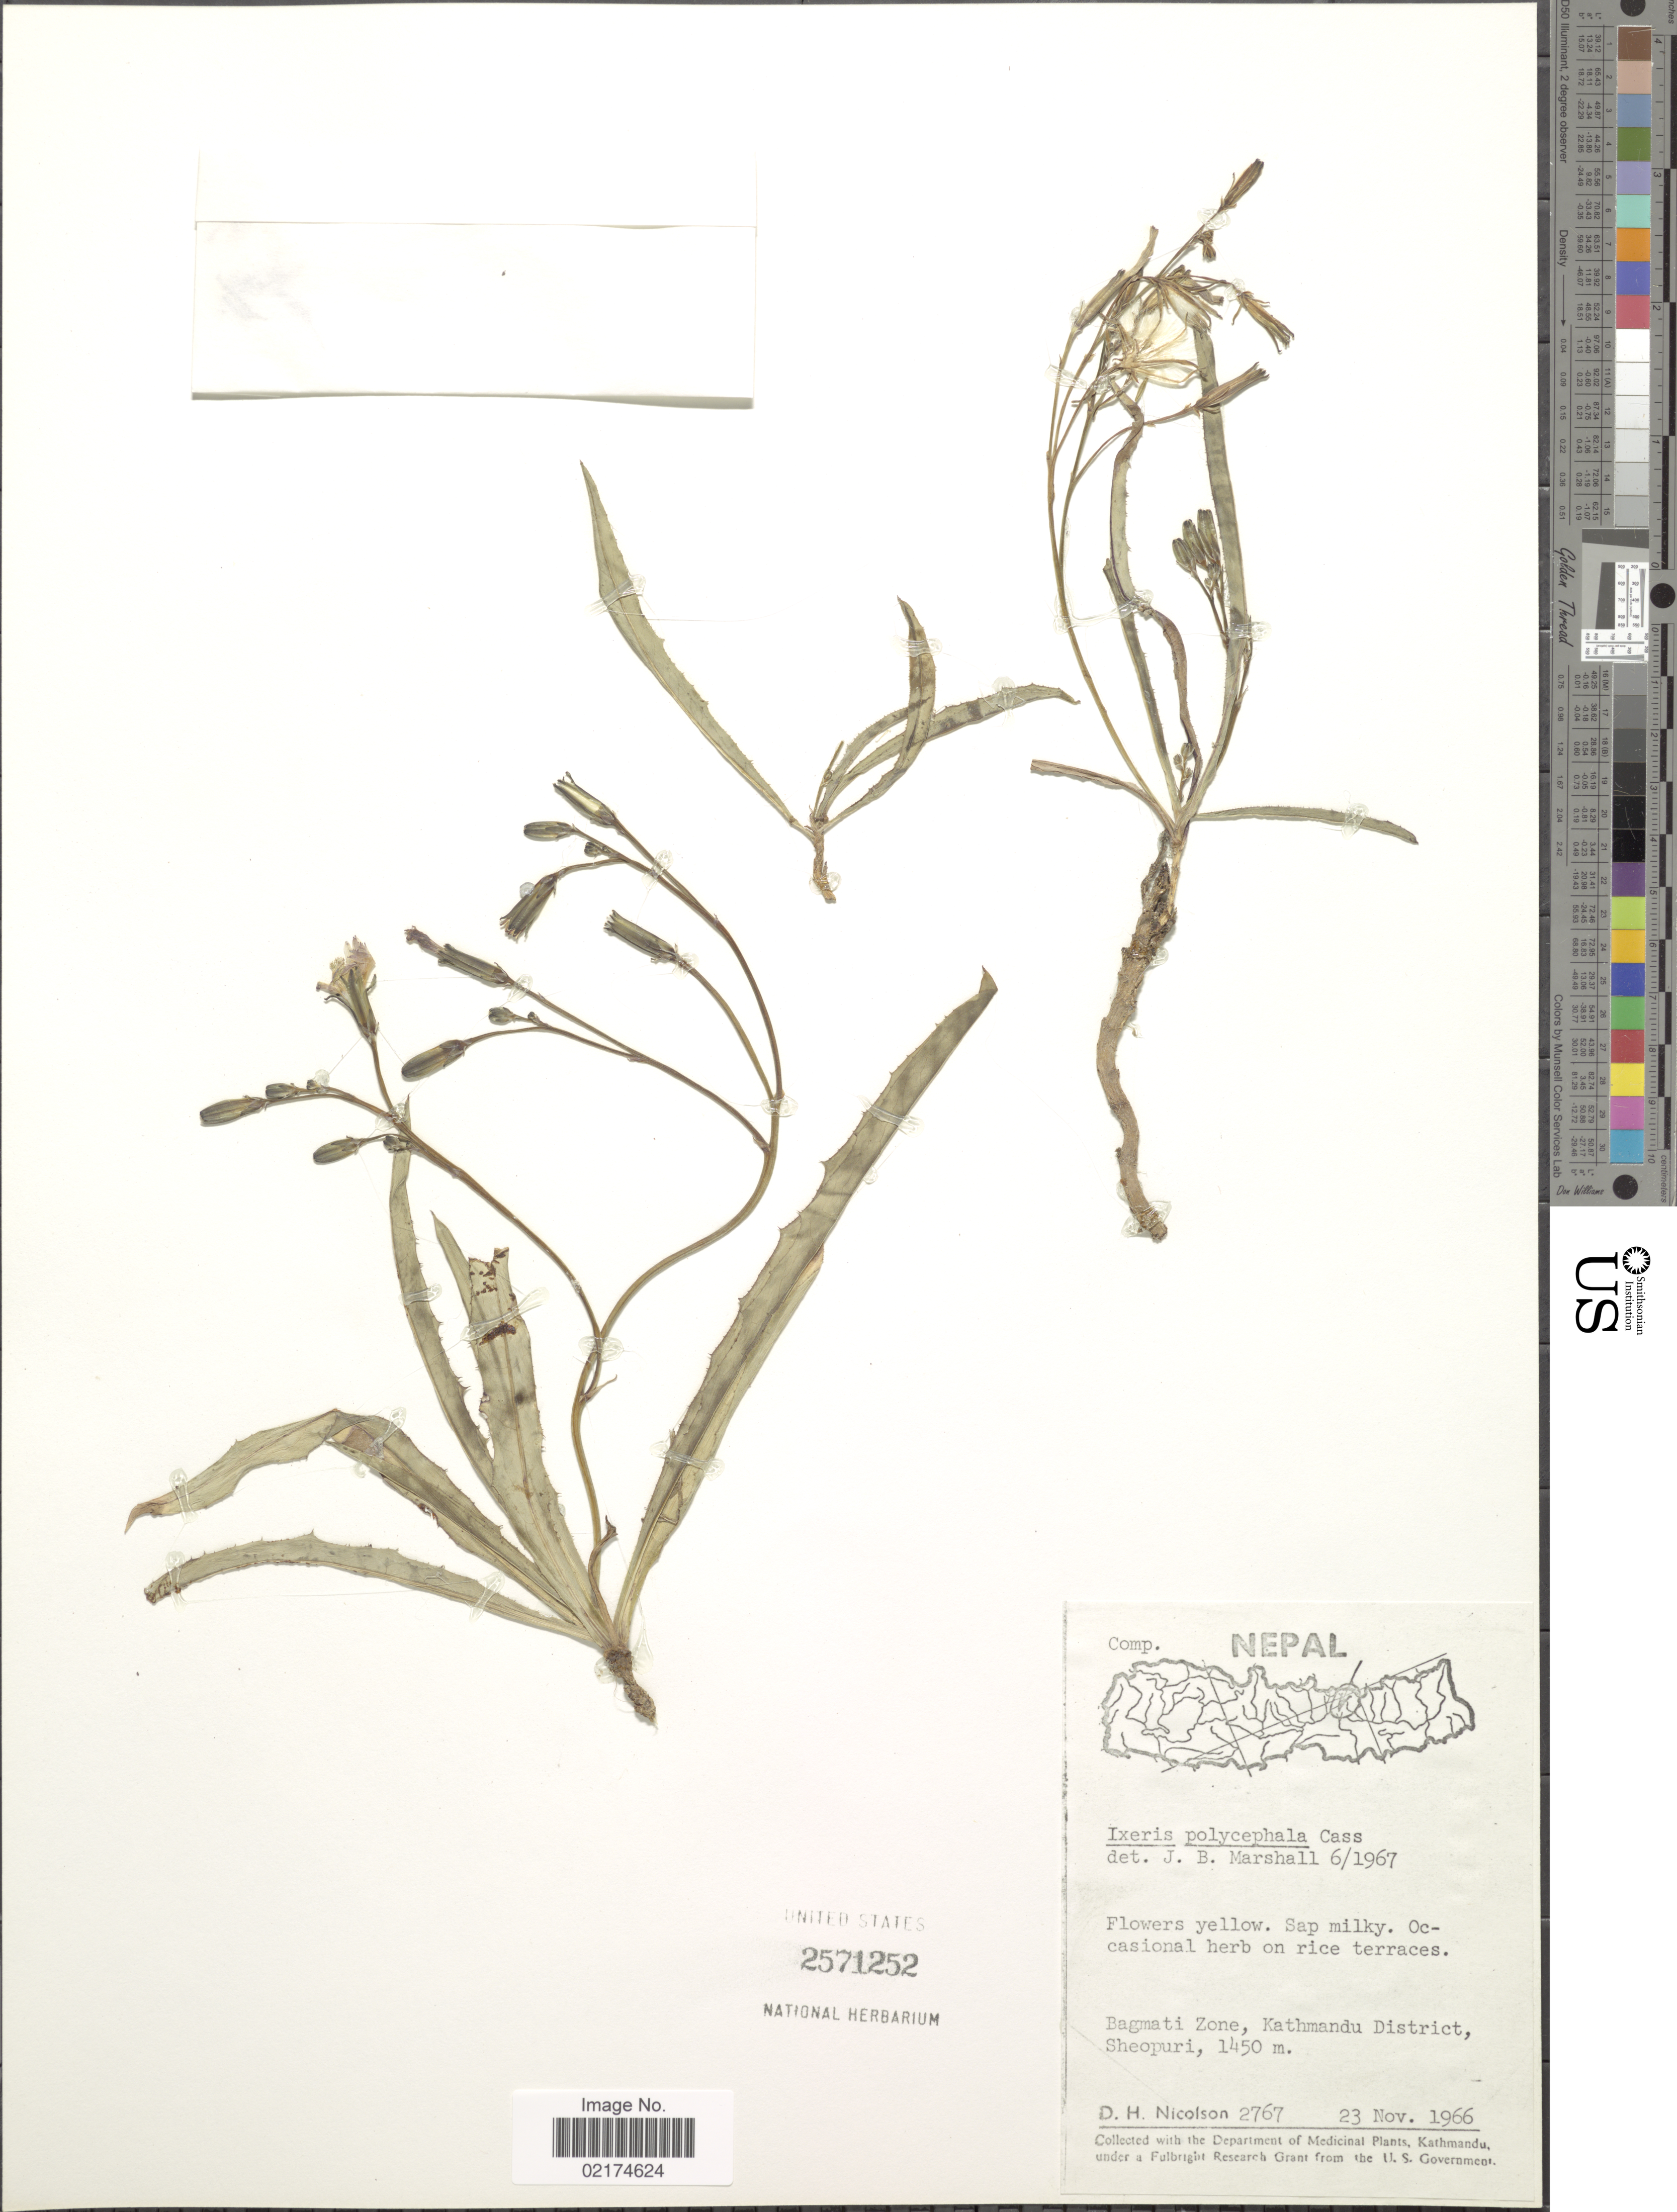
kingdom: Plantae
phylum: Tracheophyta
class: Magnoliopsida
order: Asterales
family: Asteraceae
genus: Ixeris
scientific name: Ixeris sp.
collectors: D. H. Nicolson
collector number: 2767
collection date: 1966-11-23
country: Nepal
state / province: Bagmati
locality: Bagmati Zone, Kathmandu District, Sheopuri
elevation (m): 1450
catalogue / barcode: US 2571252